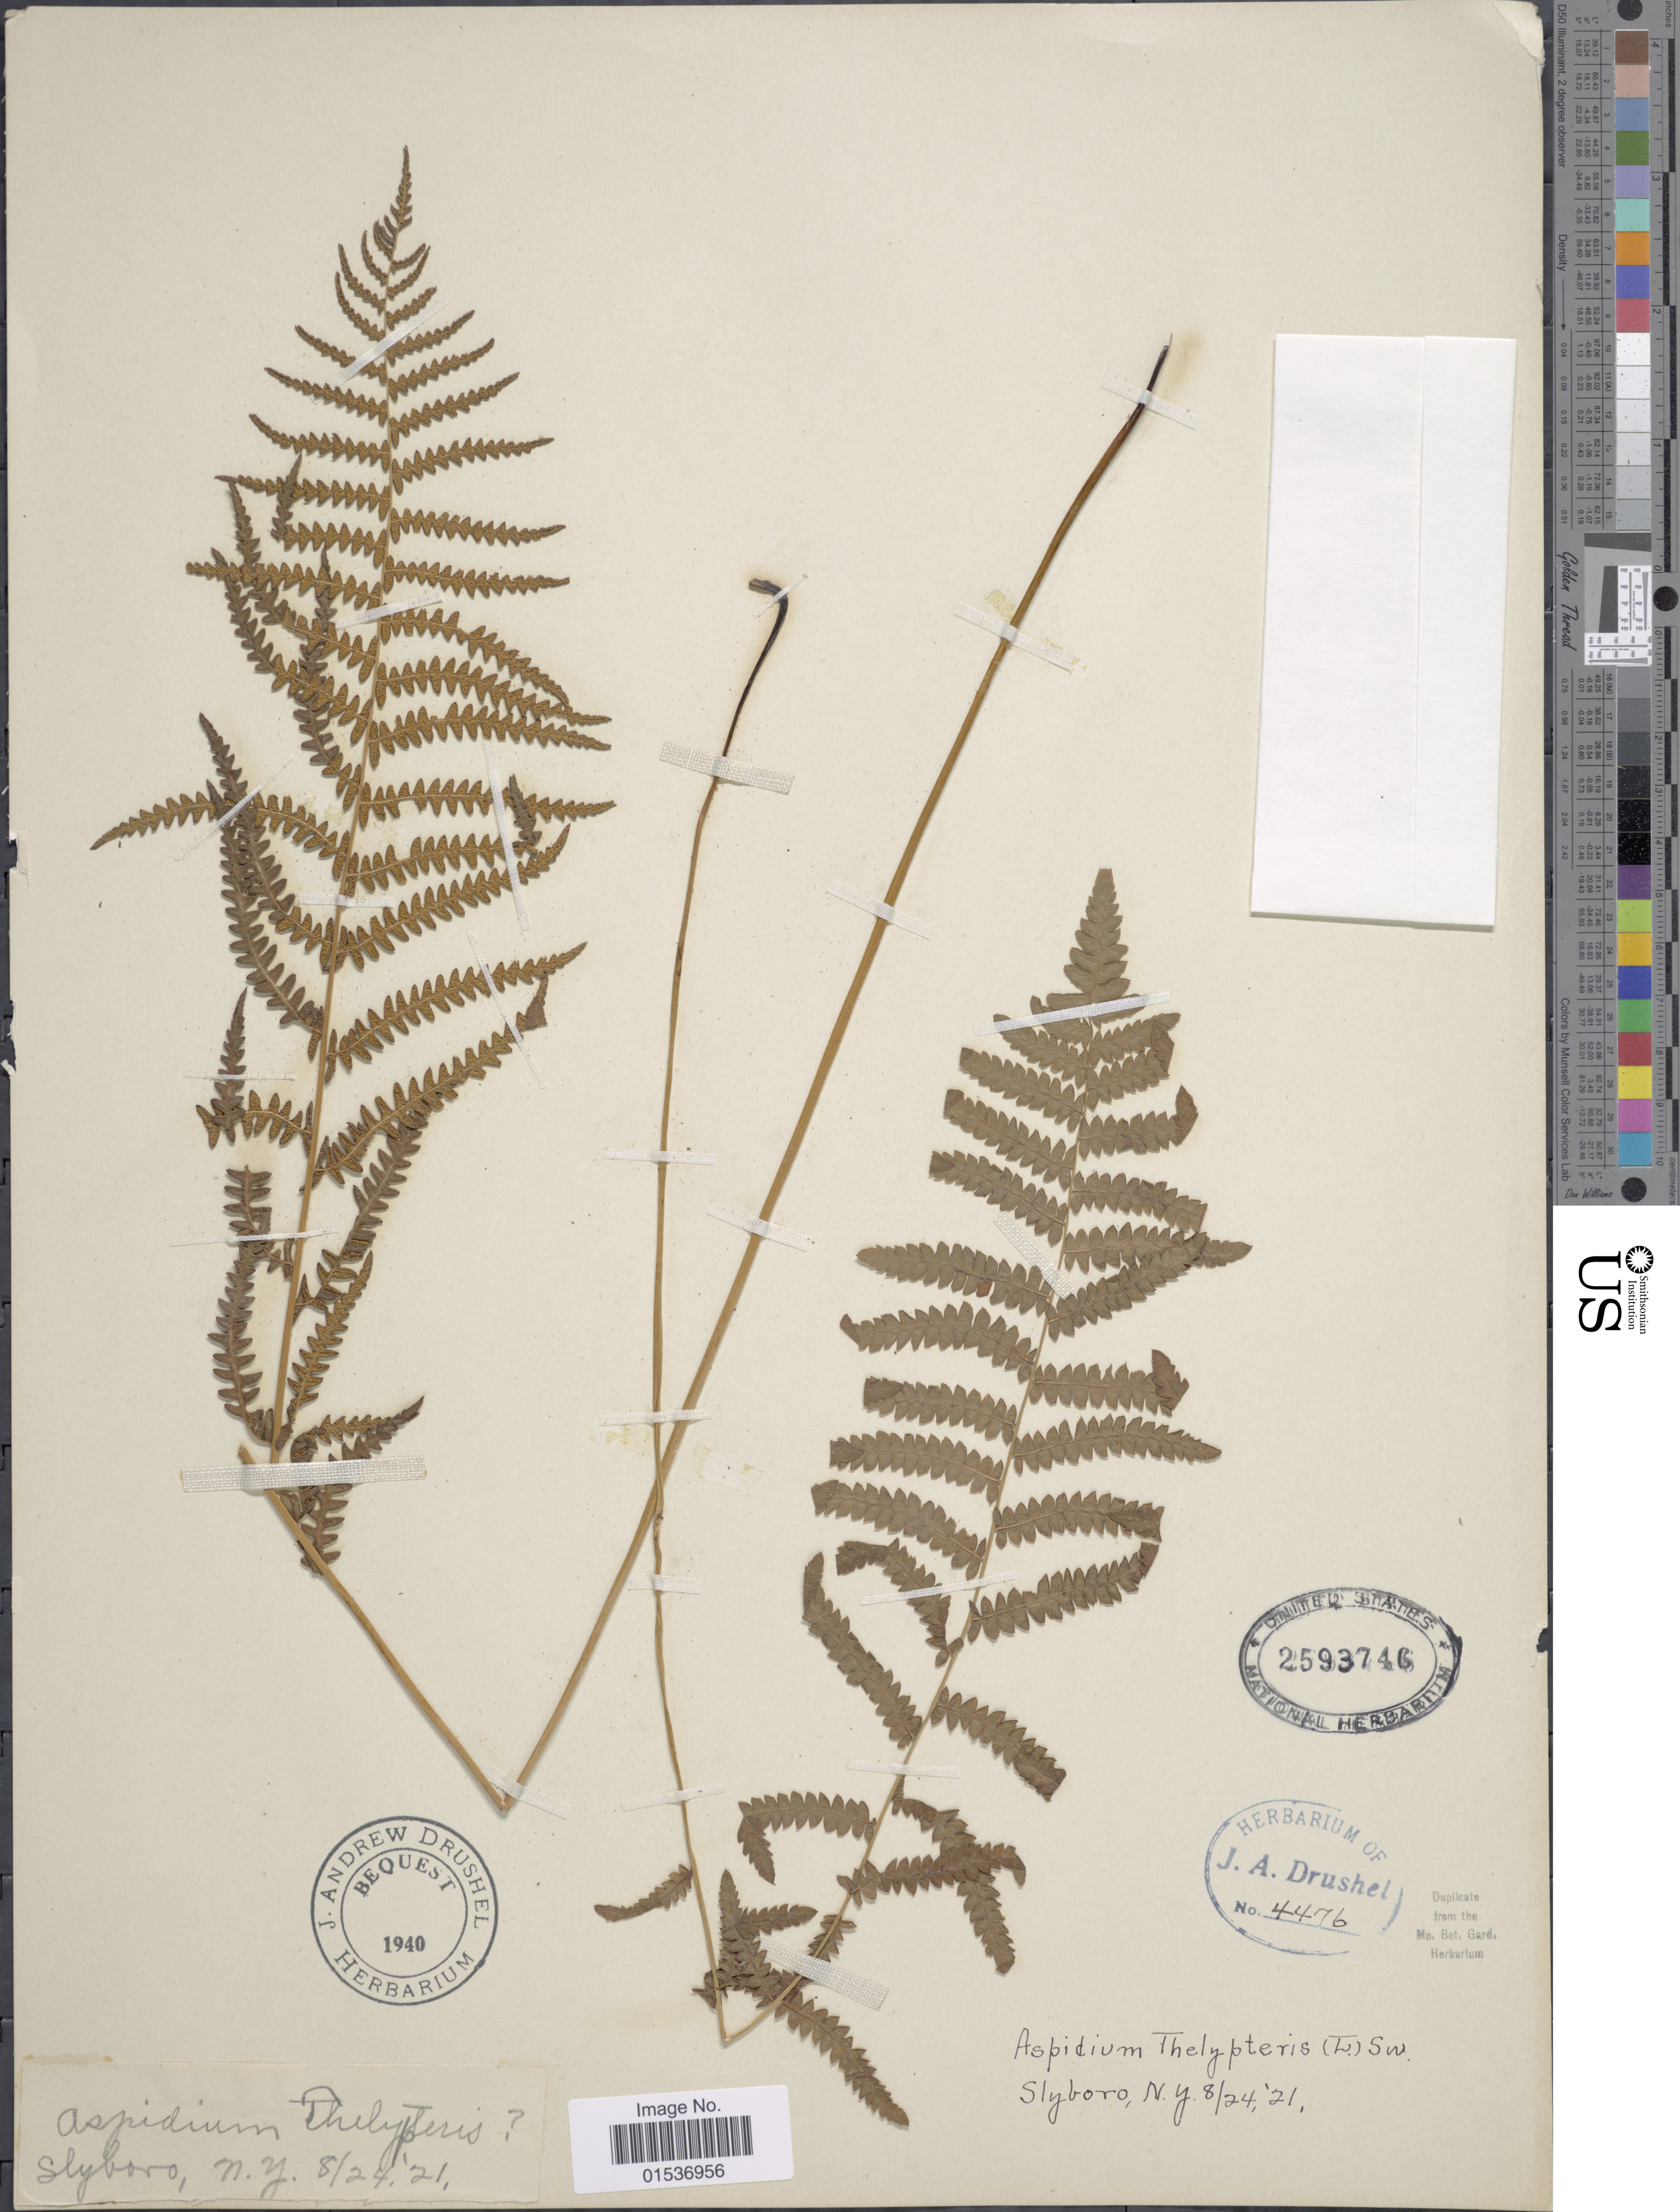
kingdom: Plantae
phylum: Tracheophyta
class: Polypodiopsida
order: Polypodiales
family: Thelypteridaceae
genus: Thelypteris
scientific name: Thelypteris palustris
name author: (Salisb.) Schott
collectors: ex herb. J. A. Drushel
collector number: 4476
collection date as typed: Transcribed d/m/y: 24/8/21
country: United States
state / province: New York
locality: Slyboro, N.Y.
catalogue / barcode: US 2593746